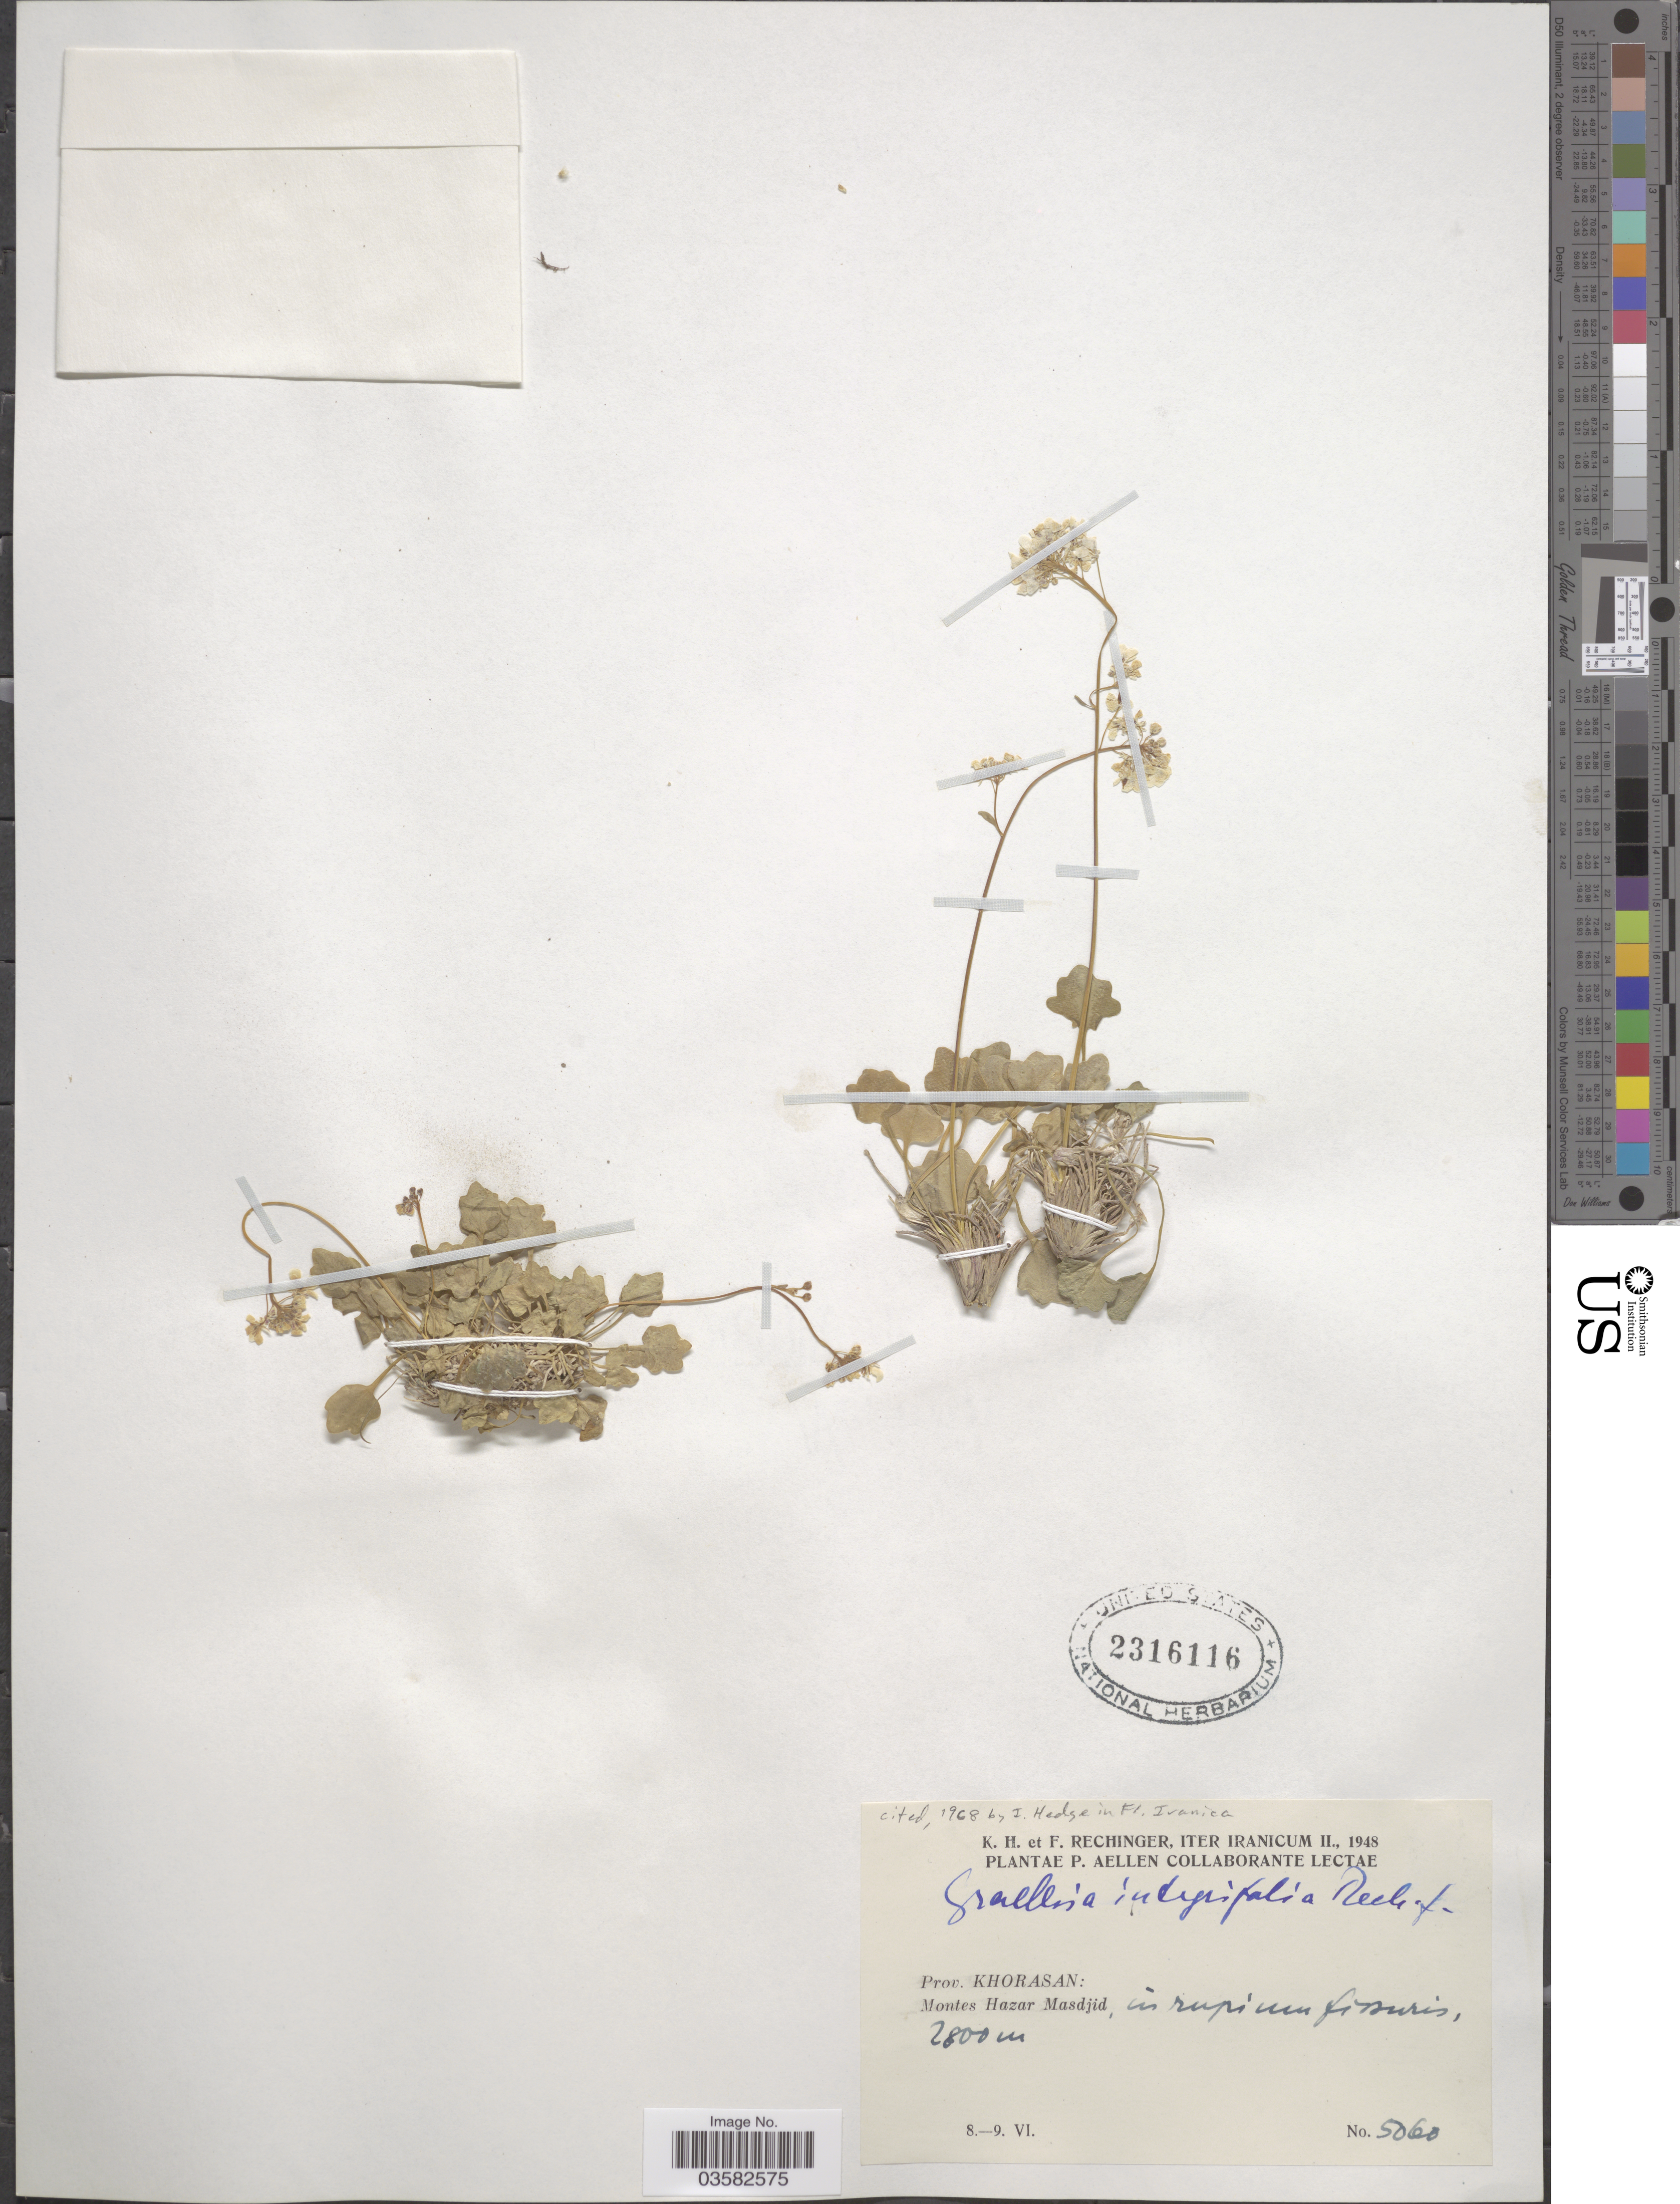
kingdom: Plantae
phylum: Tracheophyta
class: Magnoliopsida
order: Brassicales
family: Brassicaceae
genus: Graellsia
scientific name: Graellsia integrifolia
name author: (Rech. f.) Rech. f.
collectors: K. H. Rechinger & F. Rechinger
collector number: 5060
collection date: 1948-06-08/1948-06-09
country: Iran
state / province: Khorasan [obsolete]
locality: Iter Iranicum. Montes Hazar Masdjid, in rupium fissuris.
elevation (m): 2800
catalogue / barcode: US 2316116